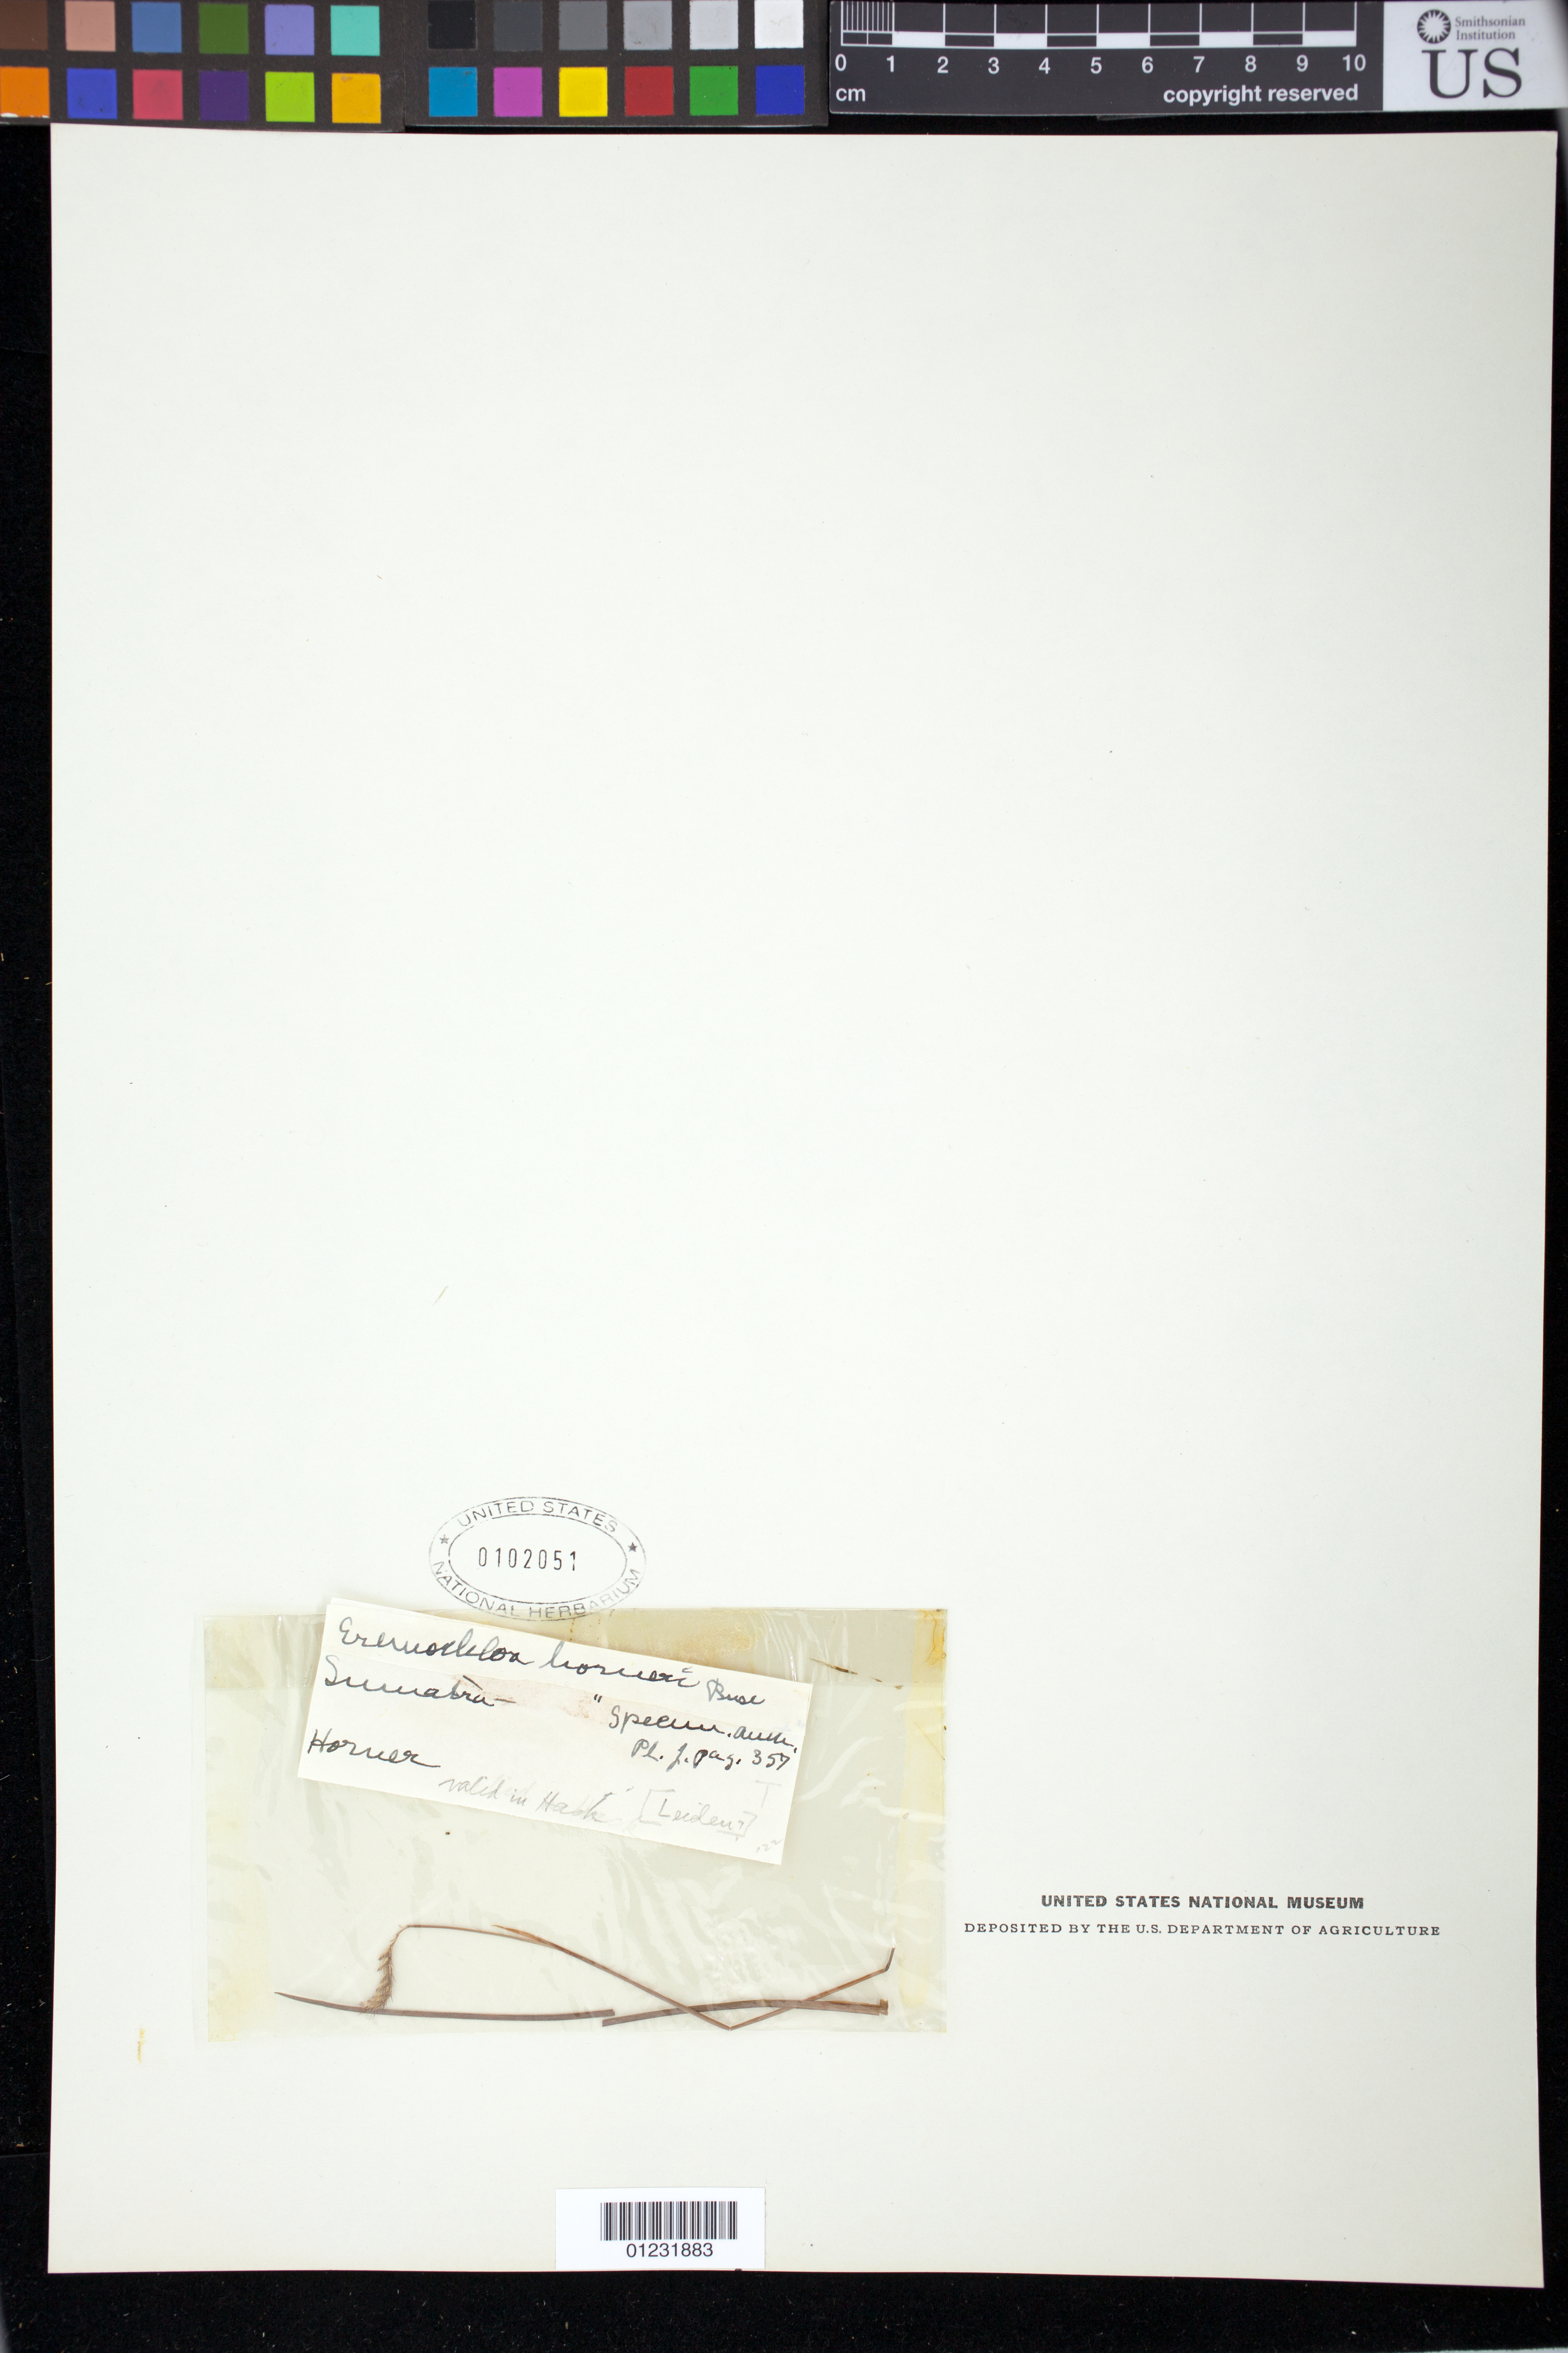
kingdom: Plantae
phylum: Tracheophyta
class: Liliopsida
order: Poales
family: Poaceae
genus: Eremochloa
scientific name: Eremochloa horneri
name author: Büse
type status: Isotype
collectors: Horner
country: Indonesia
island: Sumatra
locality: Sumatra.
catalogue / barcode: US 102051